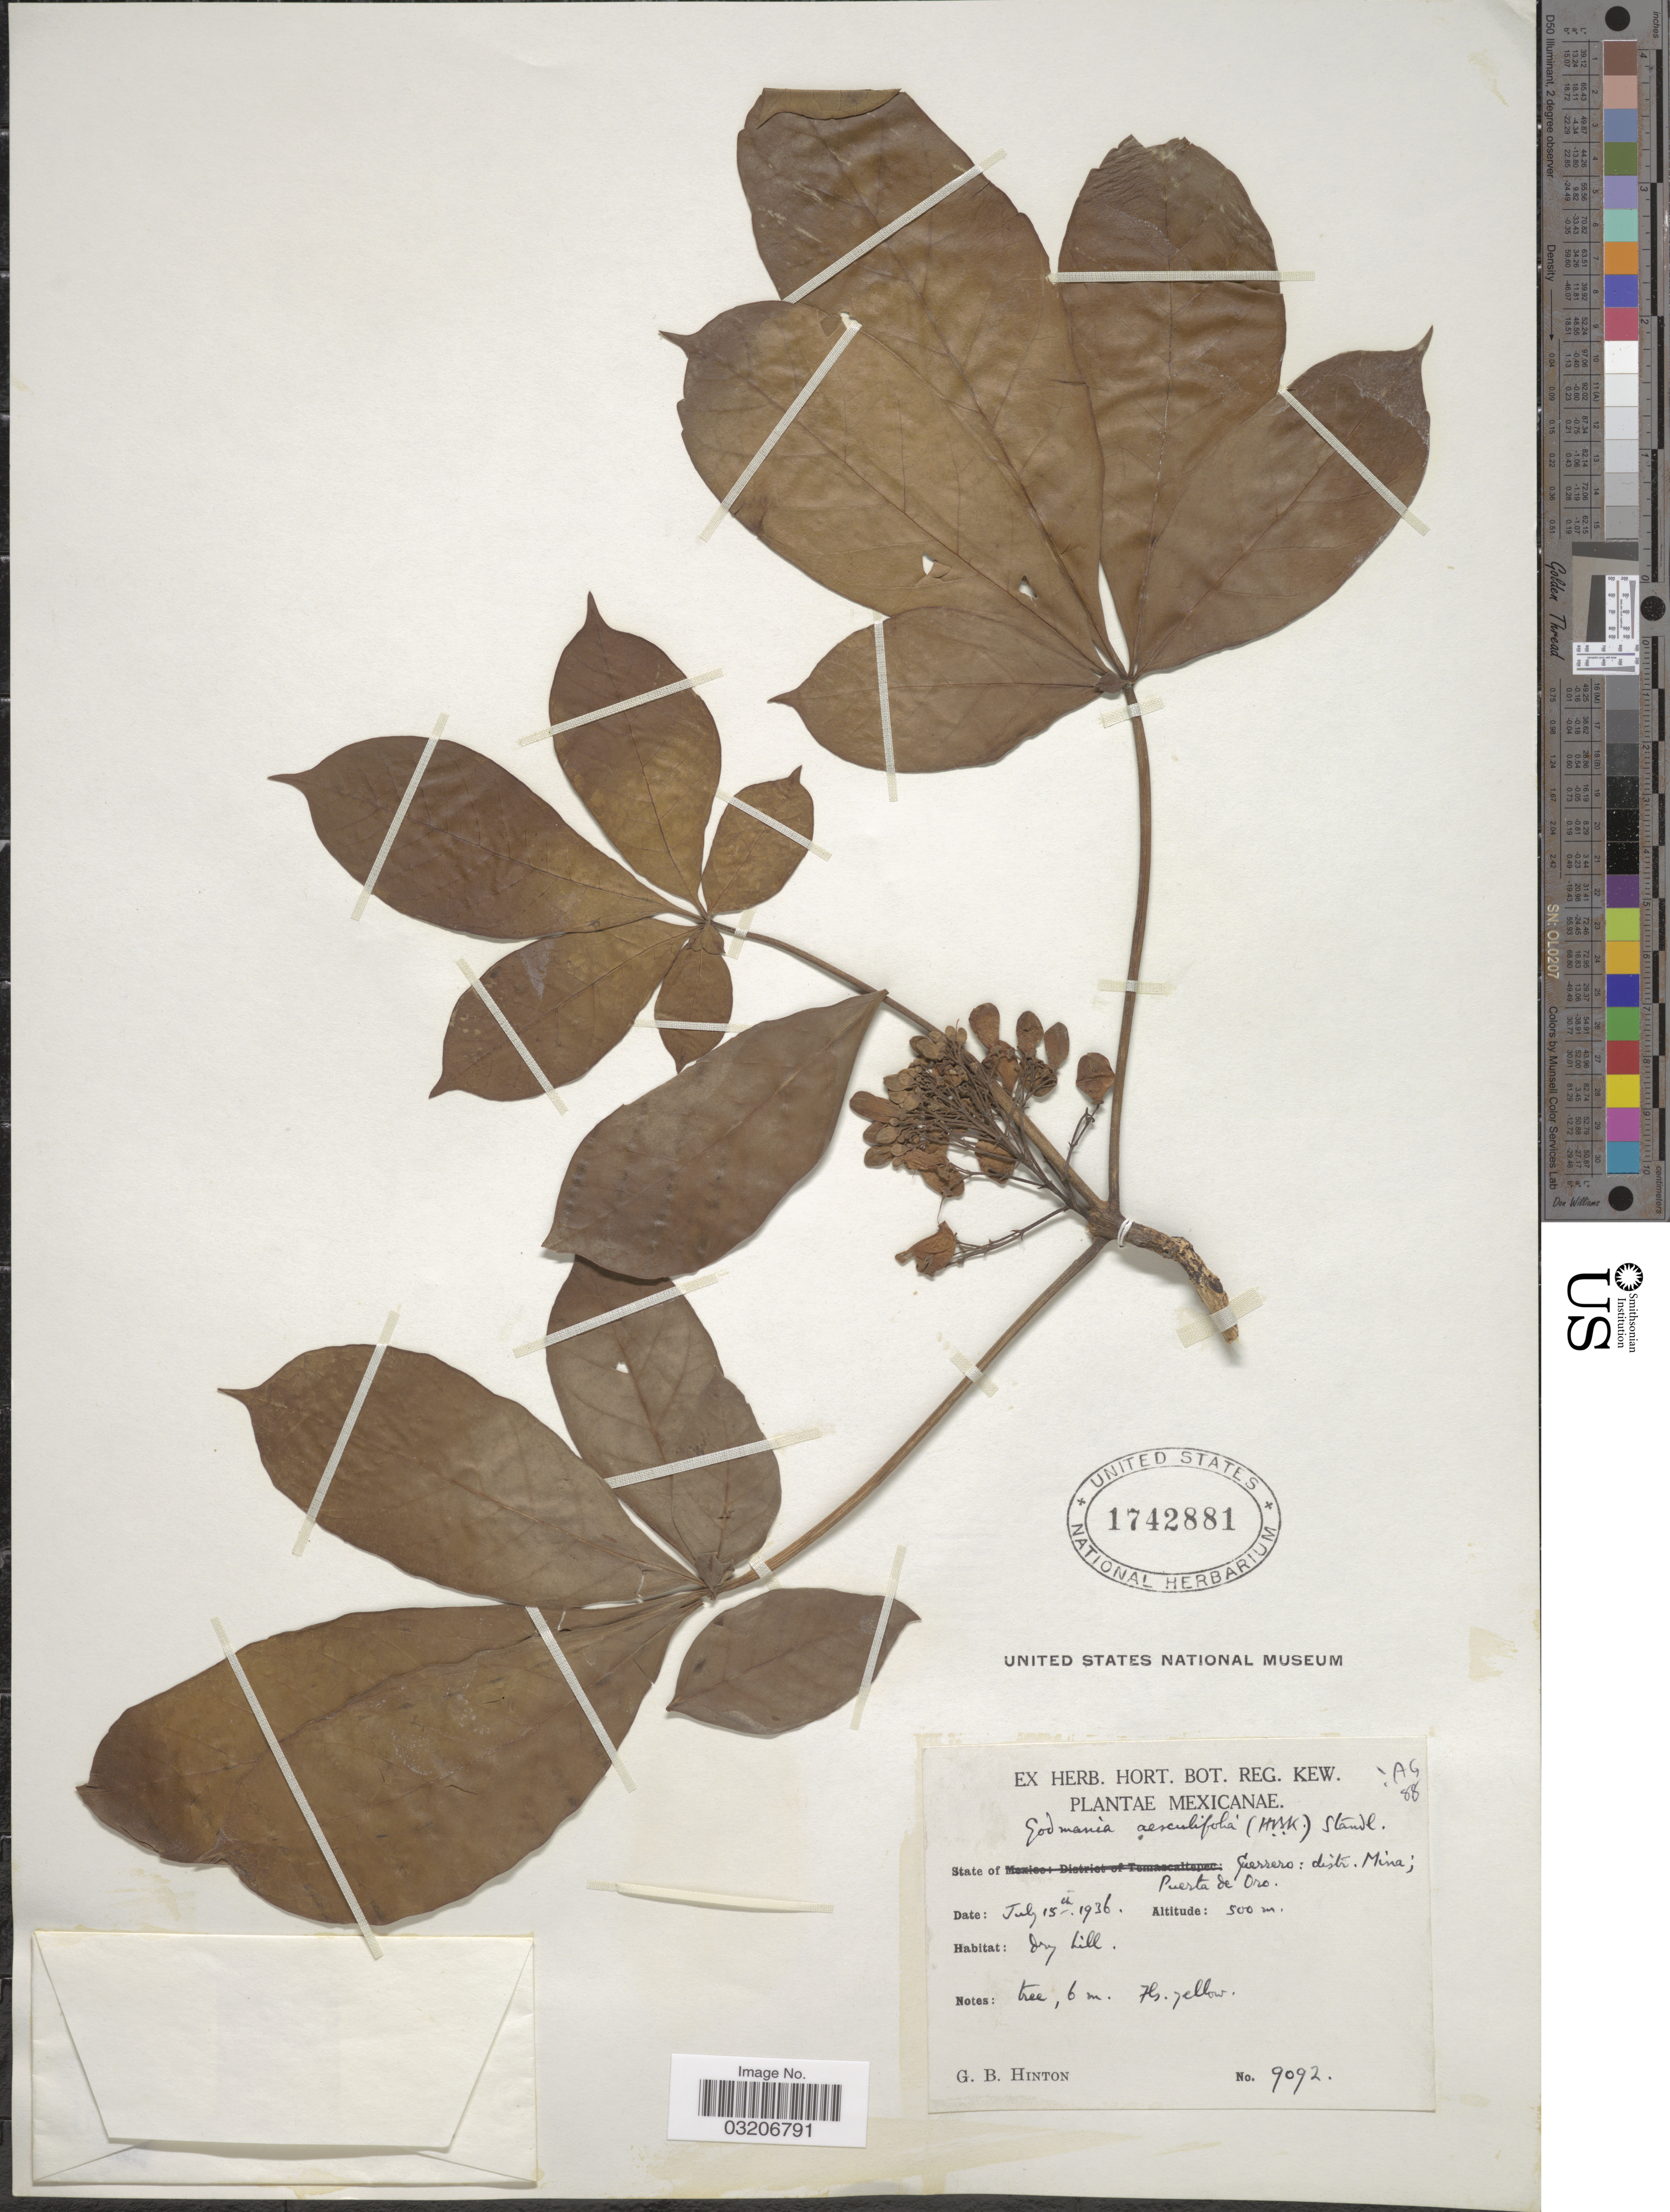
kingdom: Plantae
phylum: Tracheophyta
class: Magnoliopsida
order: Lamiales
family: Bignoniaceae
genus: Godmania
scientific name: Godmania aesculifolia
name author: Standl.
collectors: G. B. Hinton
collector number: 9092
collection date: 1936-07-15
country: Mexico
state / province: Guerrero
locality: Distr. Mina; Puerta de Oro.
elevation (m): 500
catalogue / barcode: US 1742881